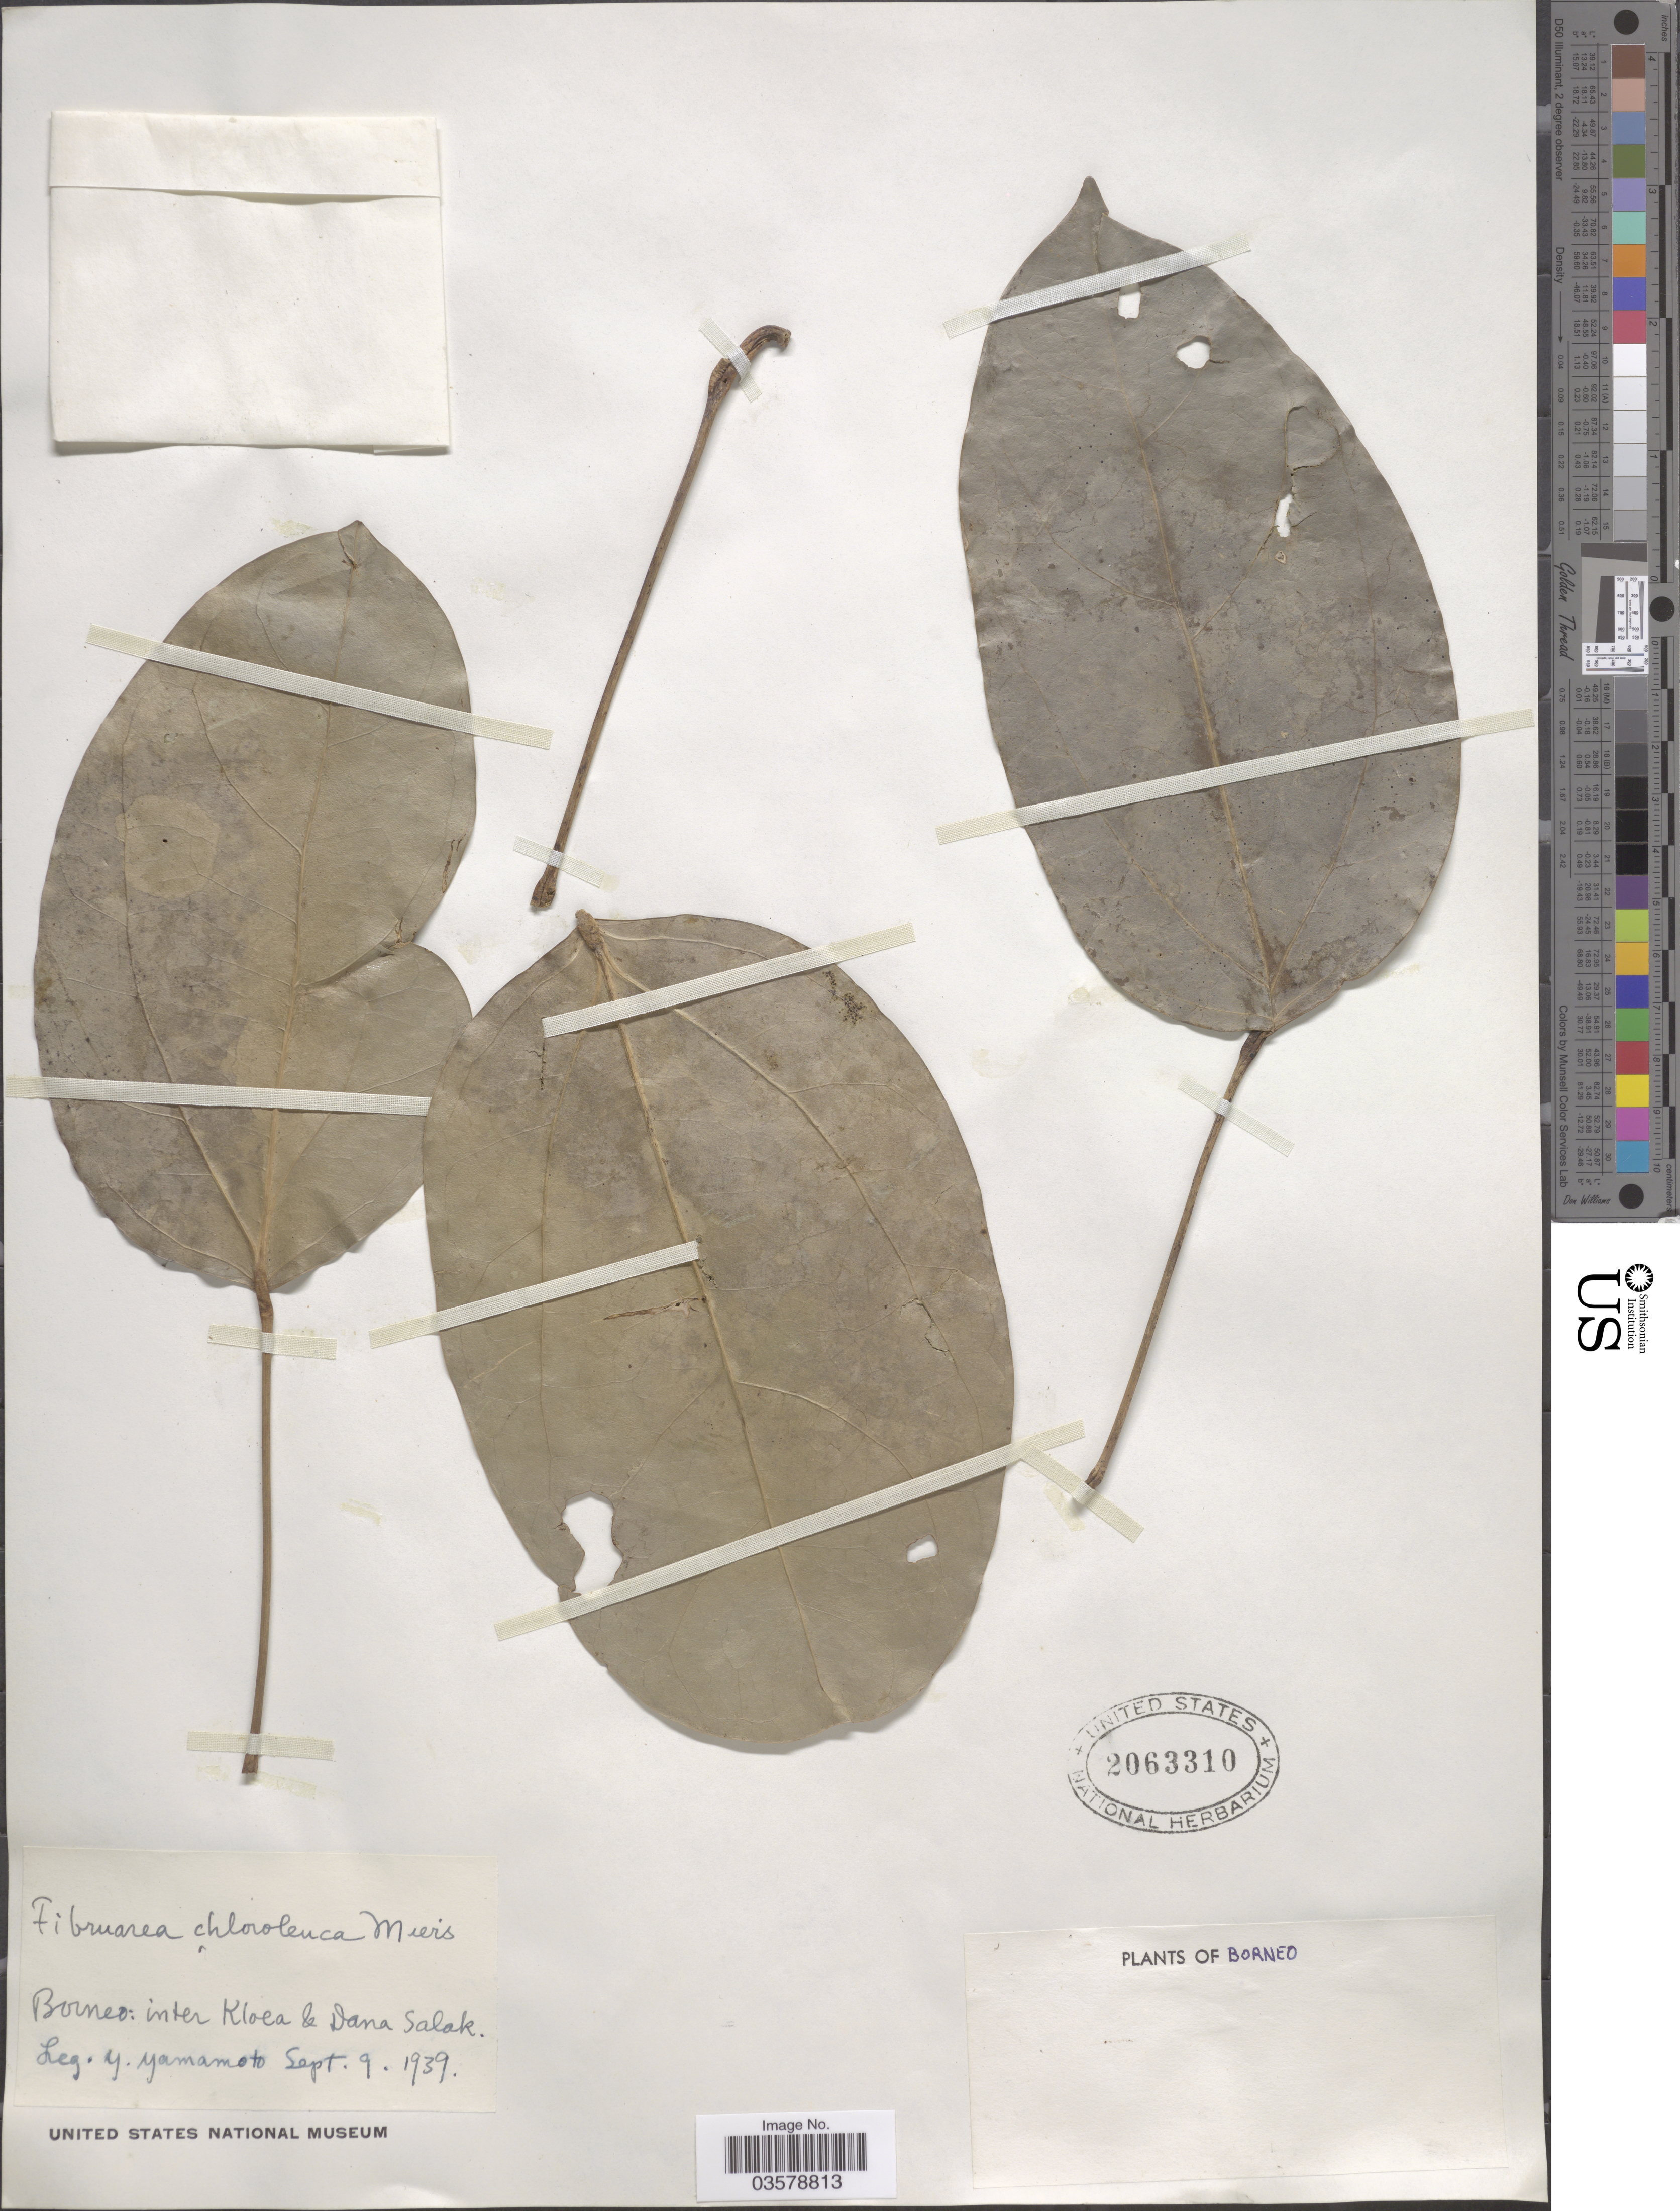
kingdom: Plantae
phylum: Tracheophyta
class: Magnoliopsida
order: Ranunculales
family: Menispermaceae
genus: Fibraurea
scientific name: Fibraurea tinctoria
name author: Lour.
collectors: Y. Yamamoto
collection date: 1939-09-09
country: Indonesia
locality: Borneo: inter Kloea & Dana Salak.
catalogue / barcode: US 2063310